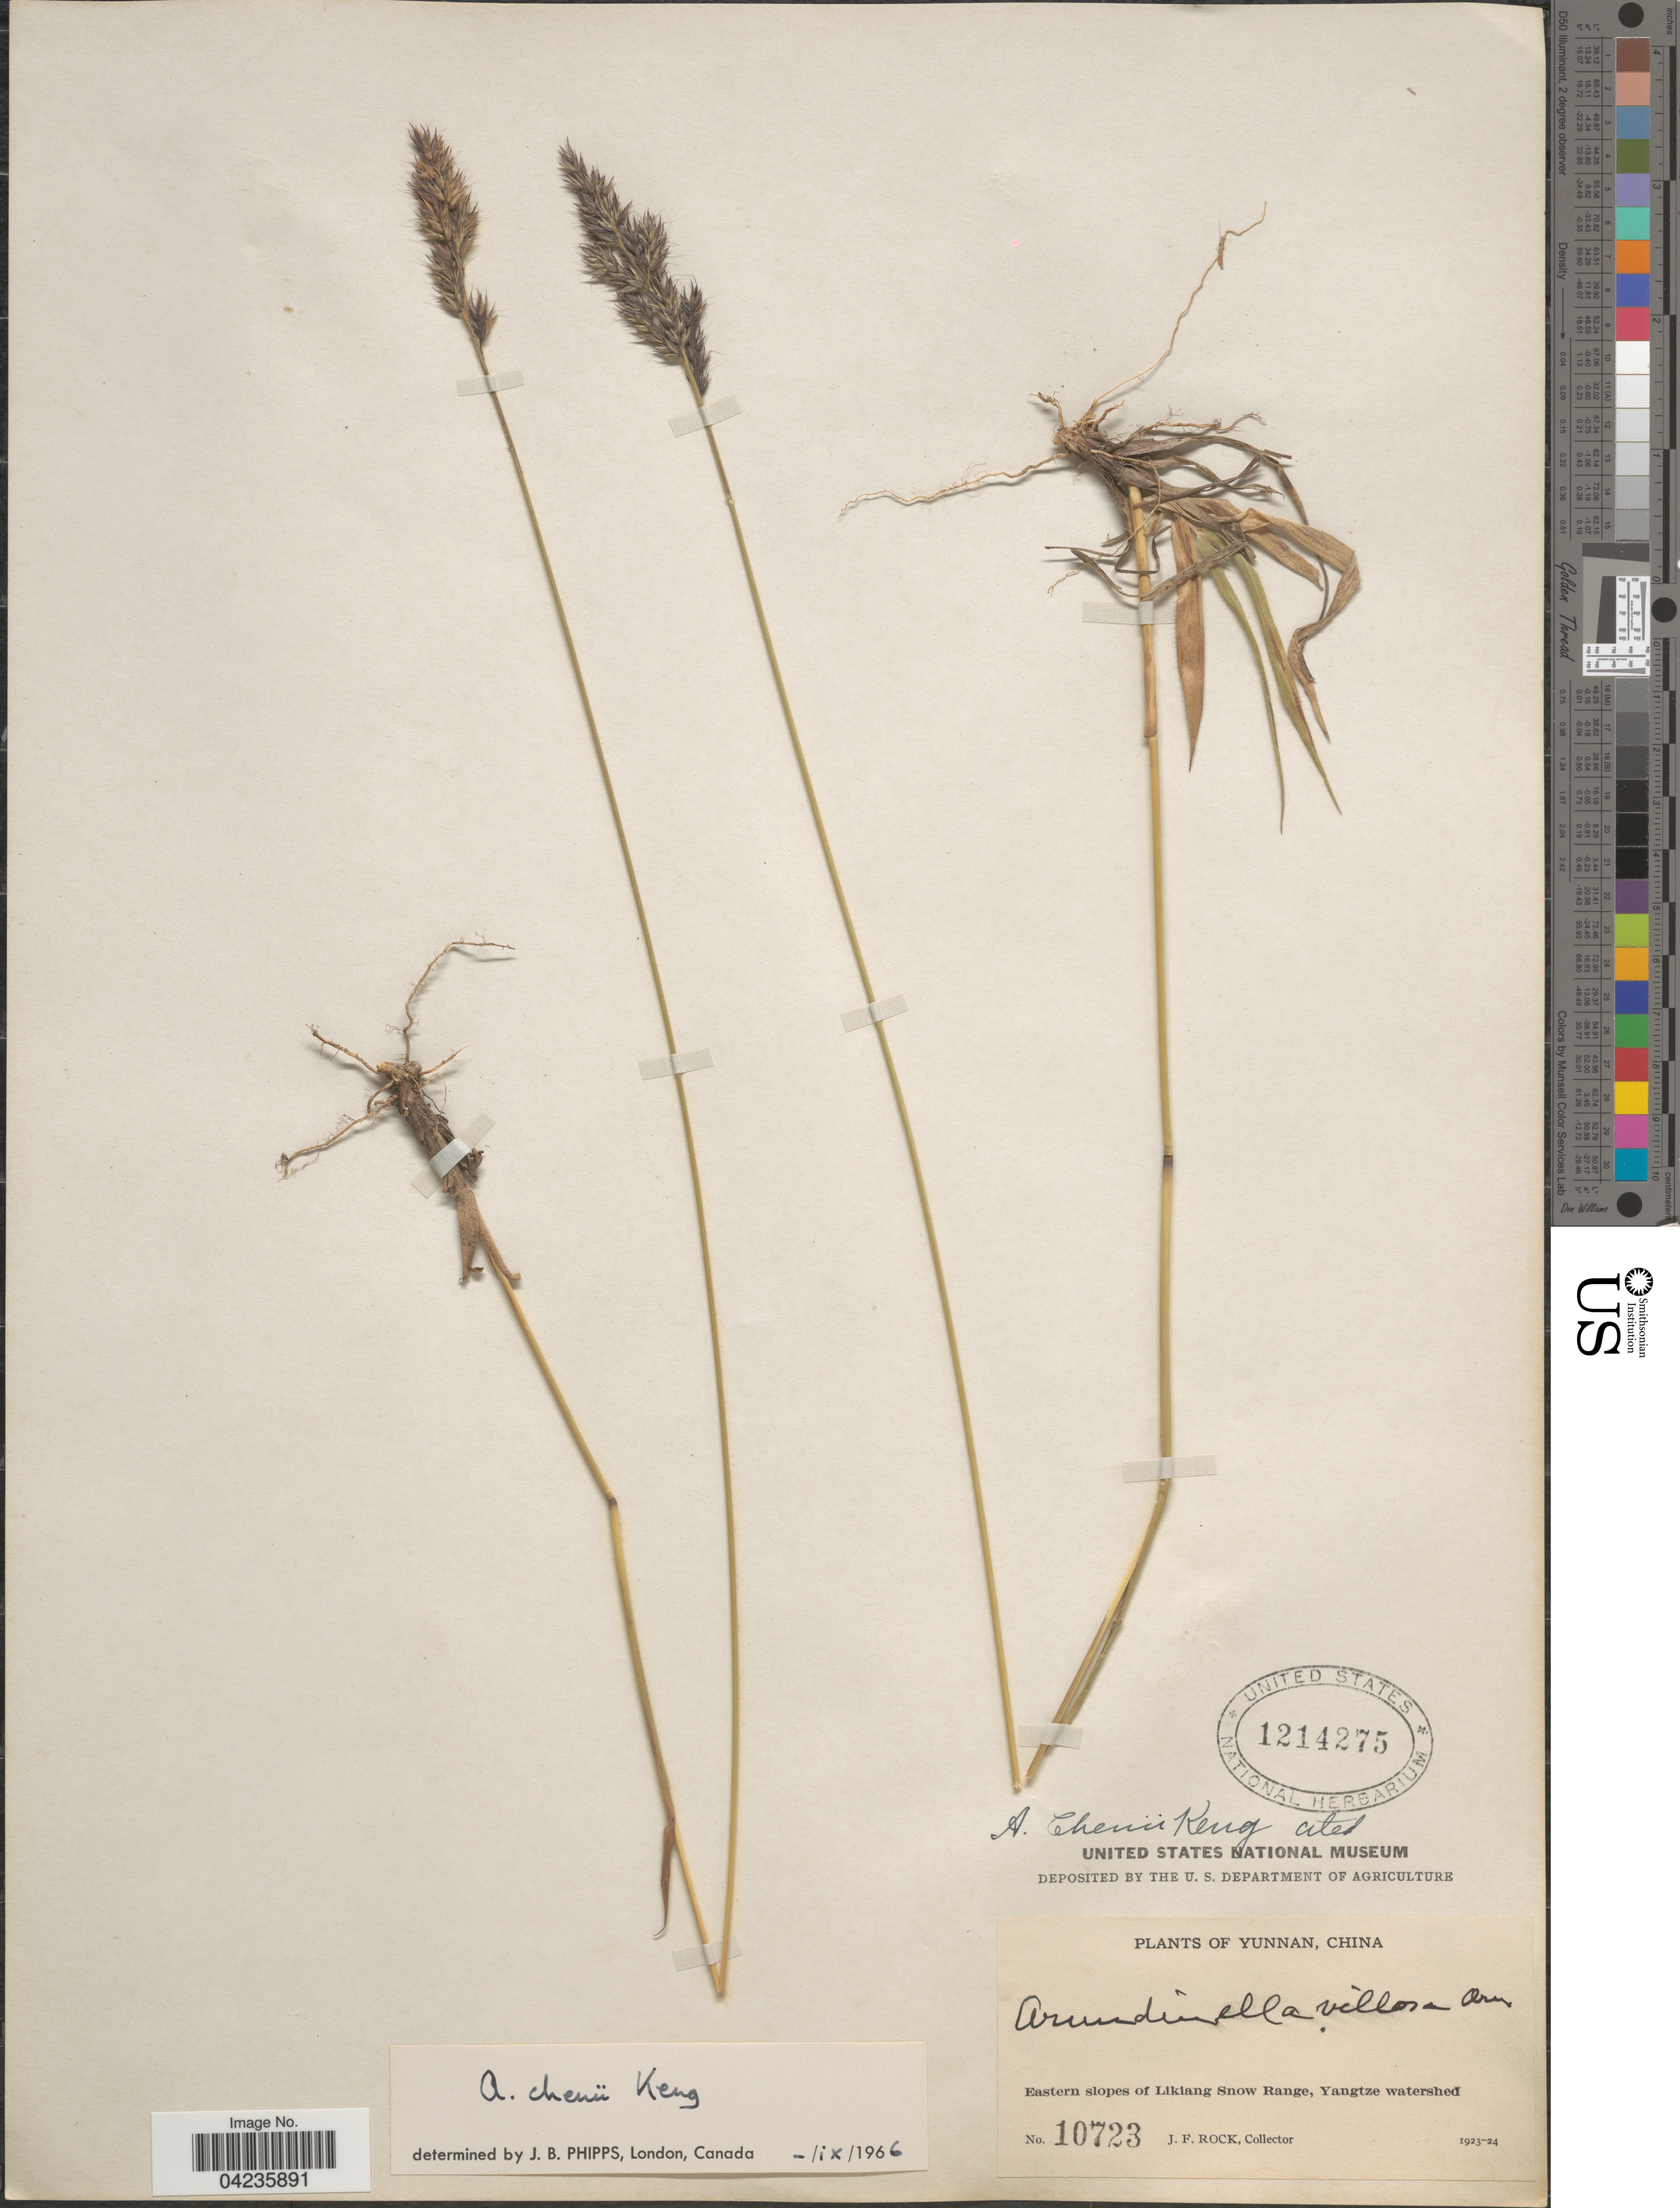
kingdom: Plantae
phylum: Tracheophyta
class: Liliopsida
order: Poales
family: Poaceae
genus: Arundinella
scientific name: Arundinella hookeri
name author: Munro ex Keng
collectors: J. Rock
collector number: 10723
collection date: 1923/1924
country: China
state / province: Yunnan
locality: Eastern slopes of Likiang Snow Range, Yangtze watershed.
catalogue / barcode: US 1214275